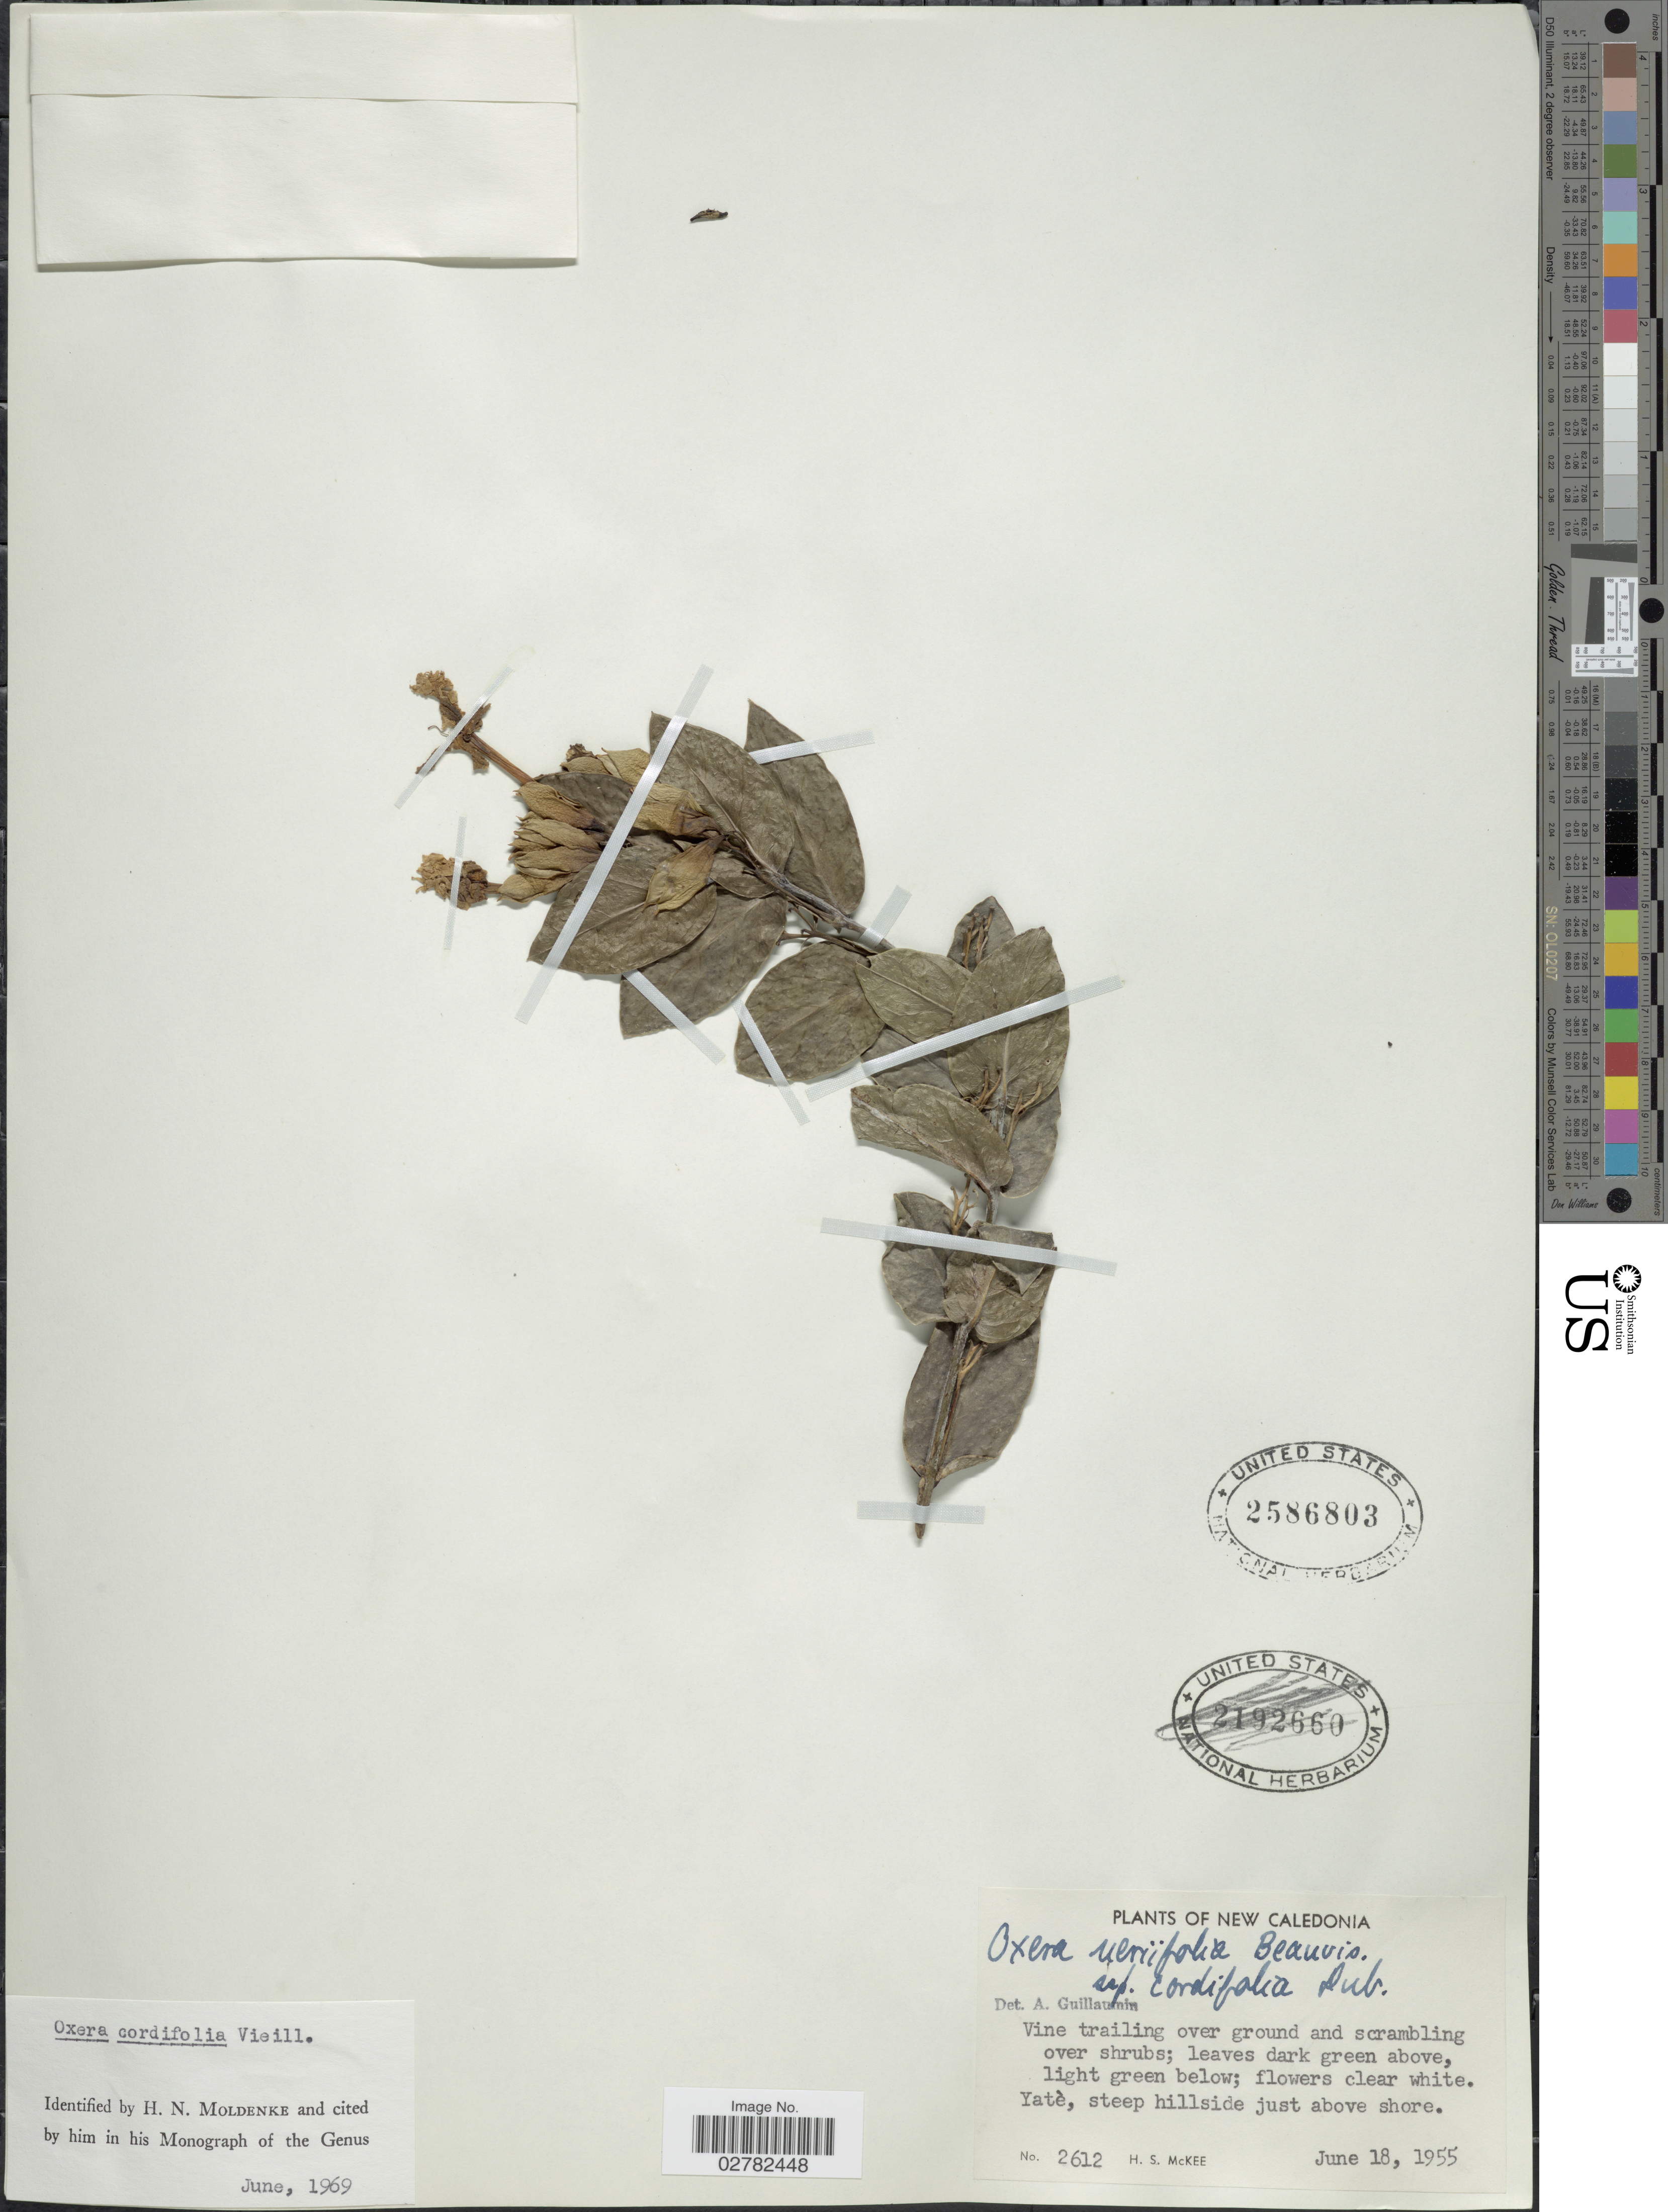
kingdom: Plantae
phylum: Tracheophyta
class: Magnoliopsida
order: Lamiales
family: Lamiaceae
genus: Oxera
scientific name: Oxera cordifolia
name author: Vieill.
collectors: H. S. McKee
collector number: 2612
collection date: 1955-06-18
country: New Caledonia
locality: Yaté, steep hillside just above shore.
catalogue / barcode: US 2586803